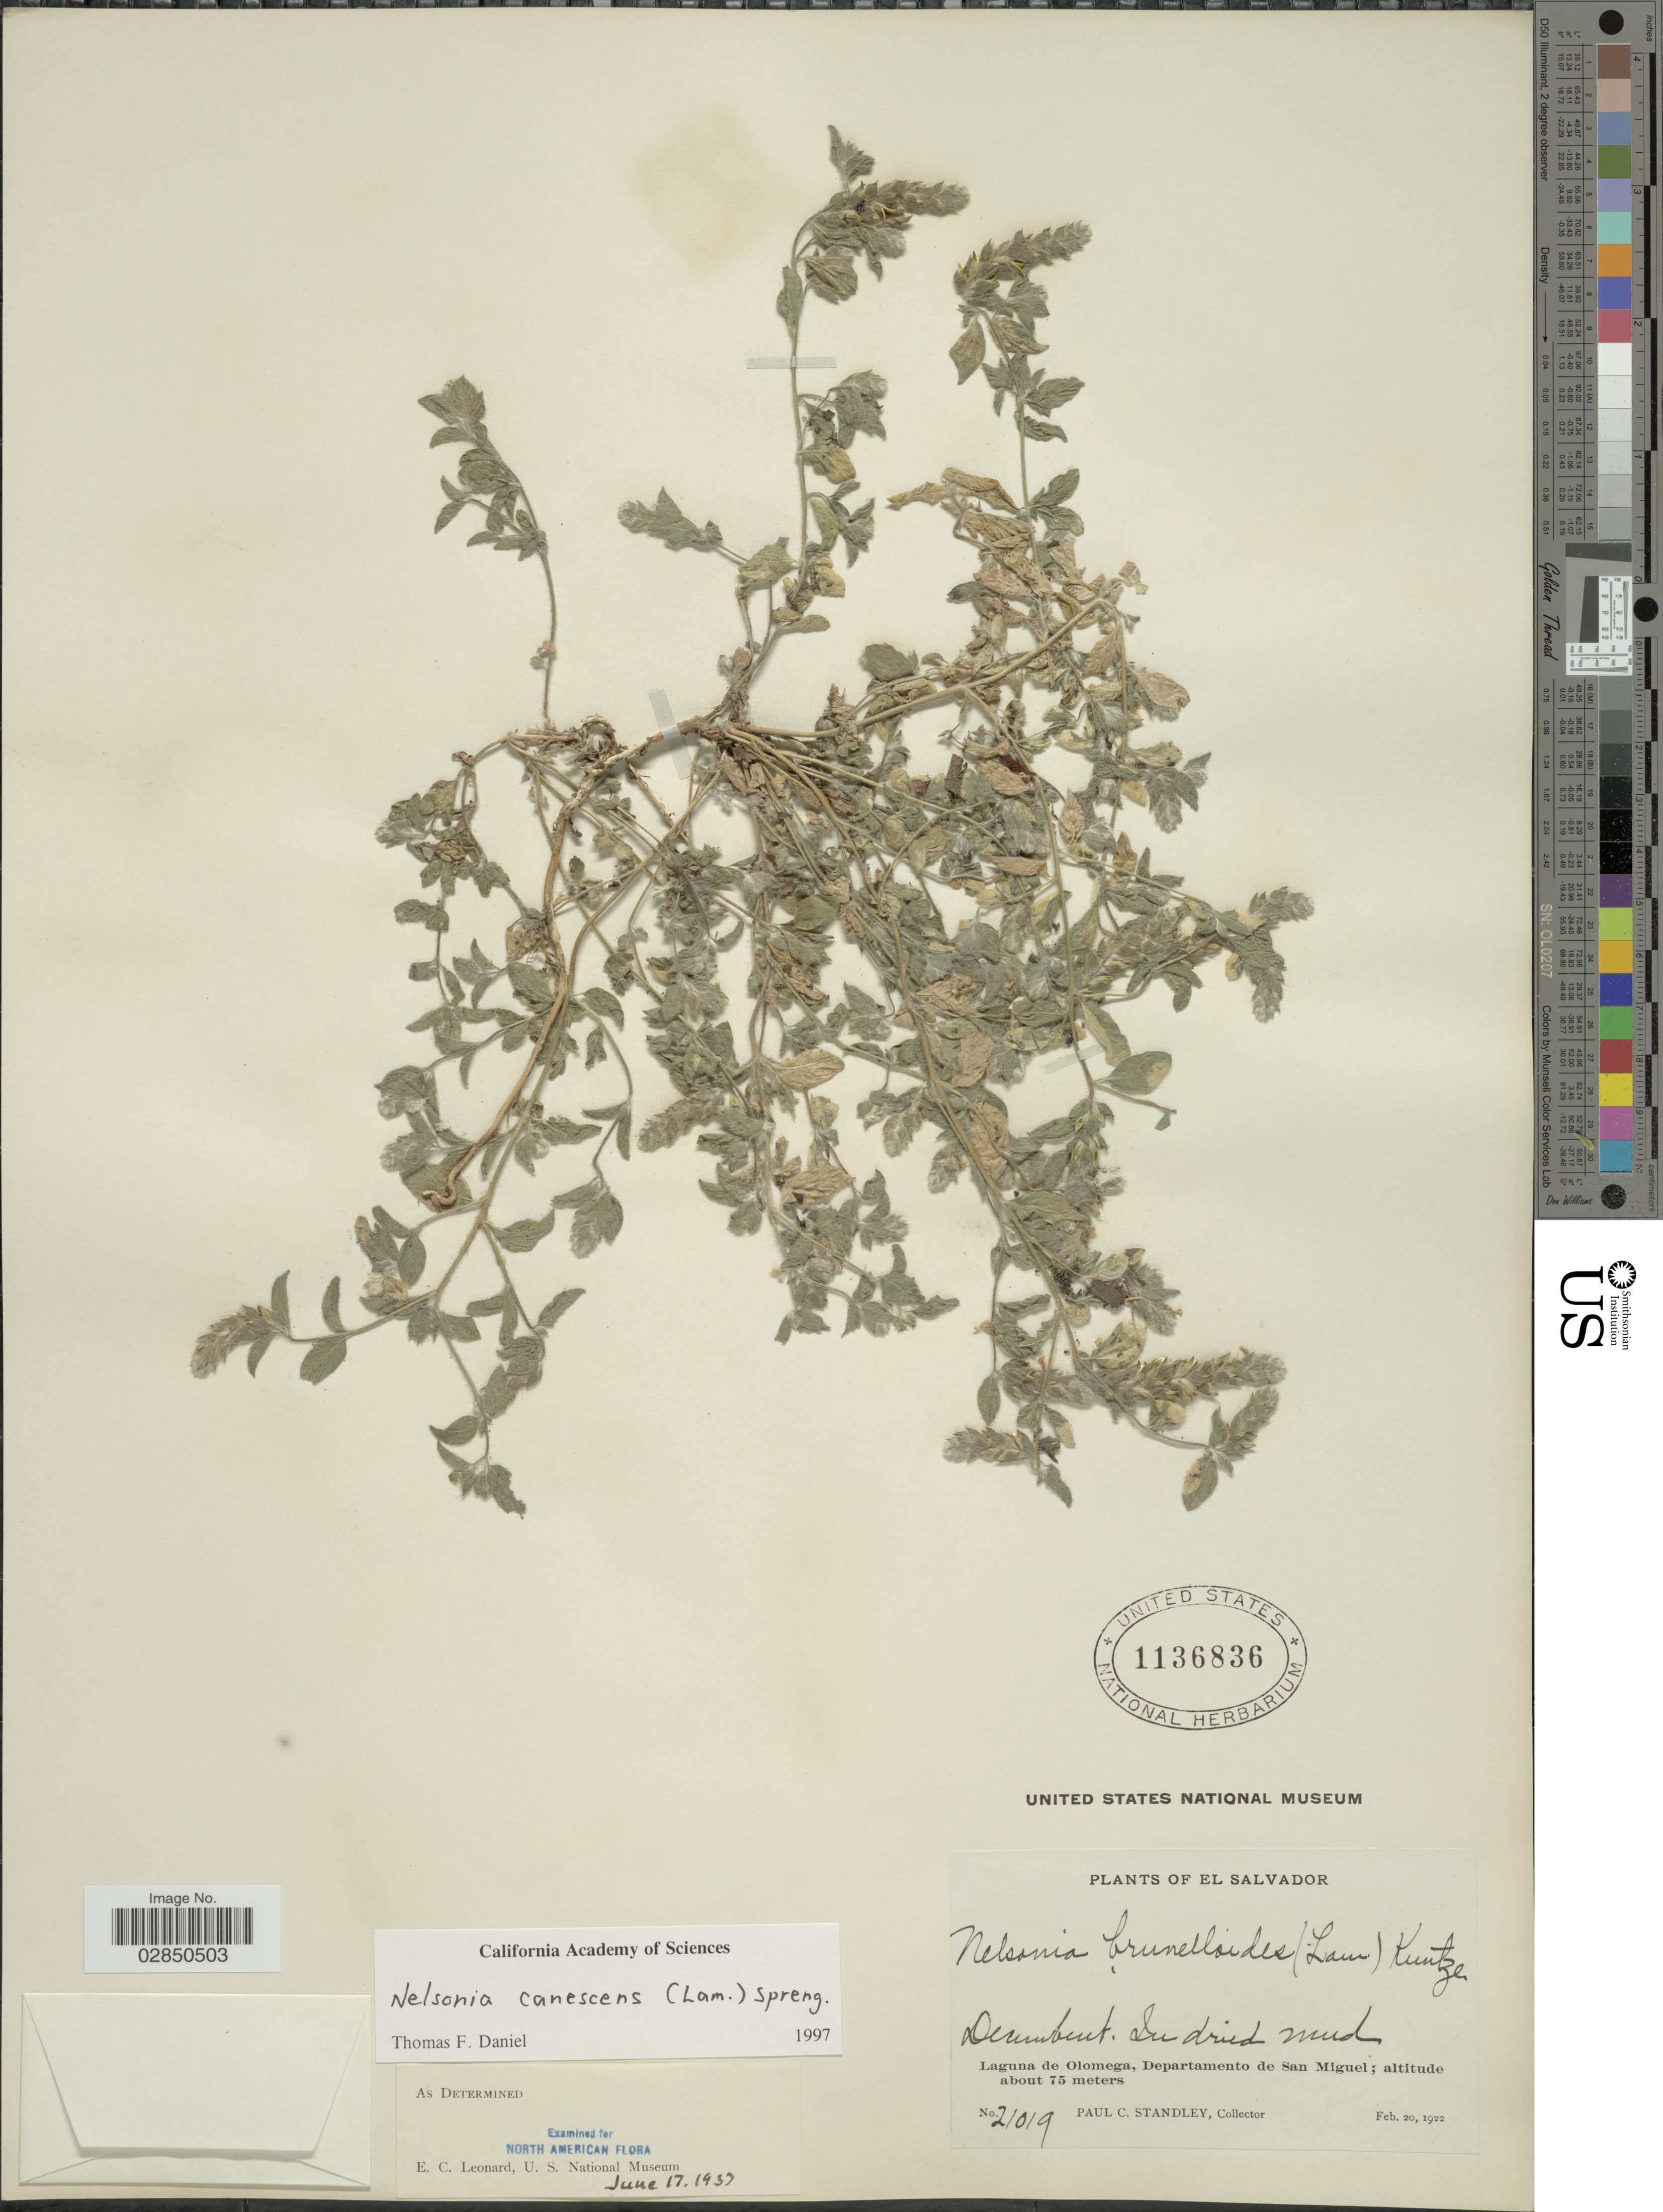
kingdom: Plantae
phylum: Tracheophyta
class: Magnoliopsida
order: Lamiales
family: Acanthaceae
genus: Nelsonia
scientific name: Nelsonia brunelloides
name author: (Lam.) Kuntze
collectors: P. C. Standley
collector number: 21019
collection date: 1922-02-20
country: El Salvador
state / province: San Miguel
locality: Laguna de Olomega, Departamento de San Miguel.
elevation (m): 75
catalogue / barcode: US 1136836